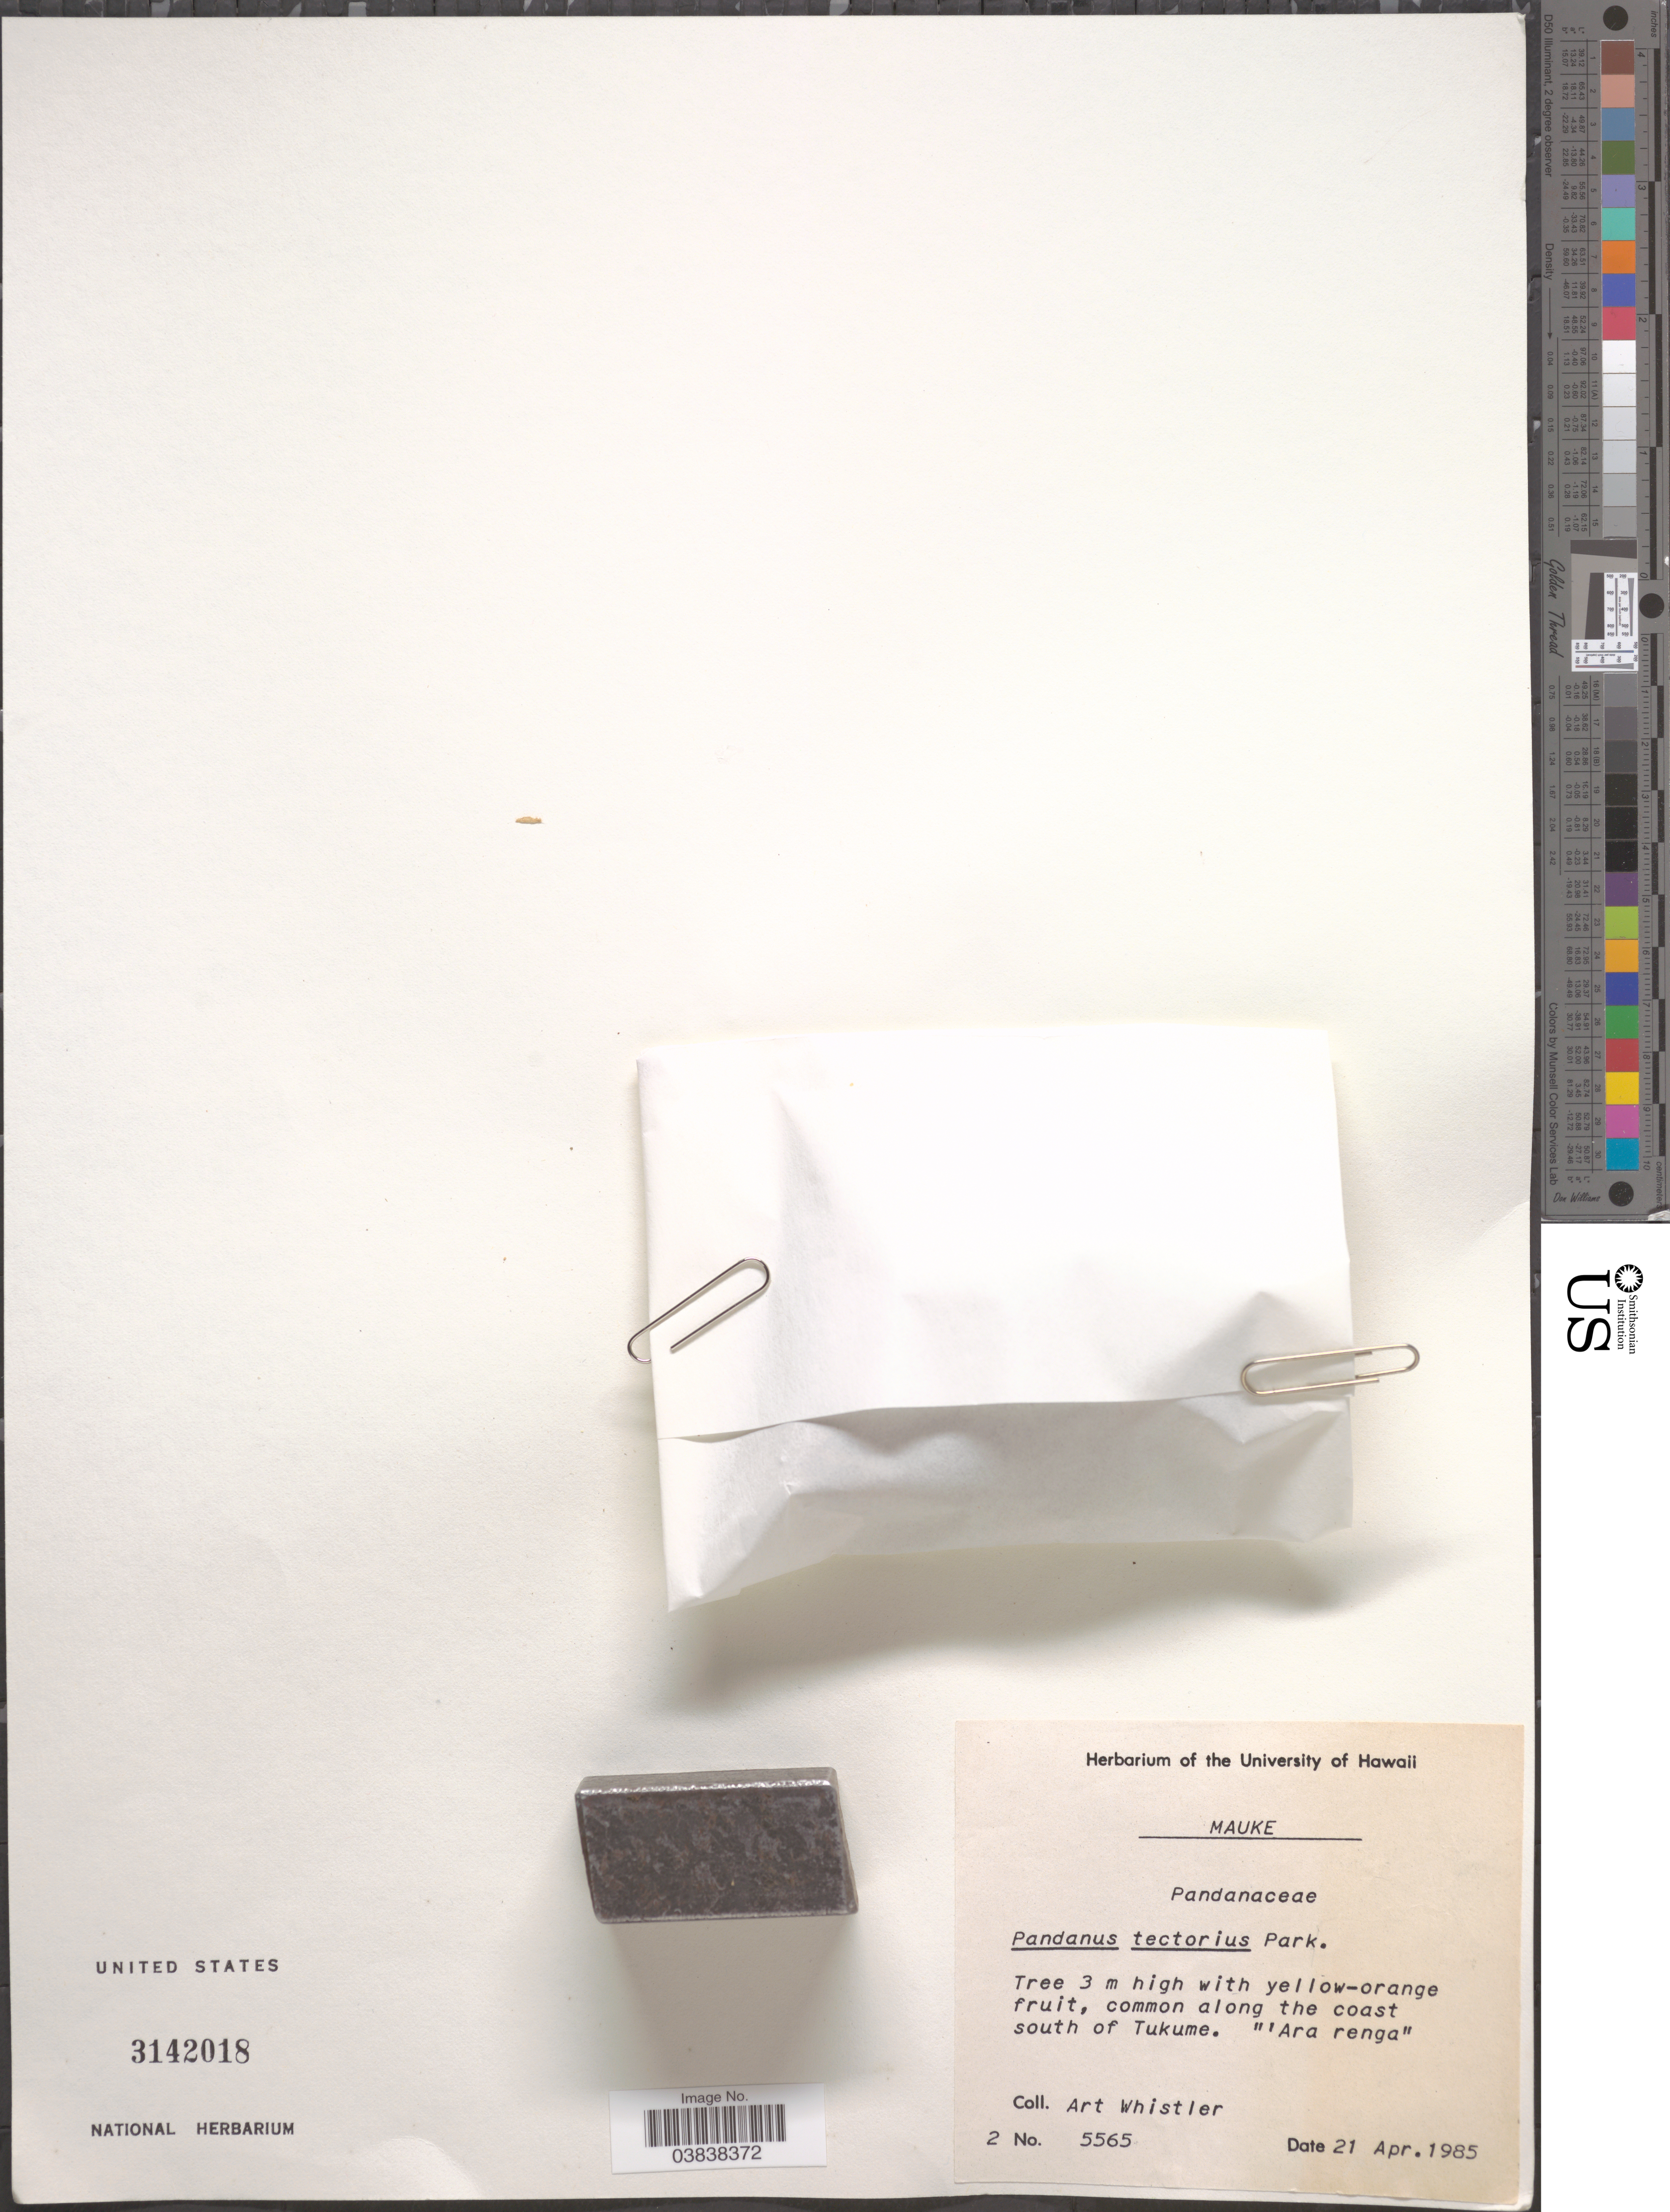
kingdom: Plantae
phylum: Tracheophyta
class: Liliopsida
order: Pandanales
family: Pandanaceae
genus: Pandanus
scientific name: Pandanus tectorius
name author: Parkinson ex DuRoi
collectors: A. Whistler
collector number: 5565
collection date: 1985-04-21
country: Cook Islands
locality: Mauke. Along the coast south of Tukume. "' Ara renga".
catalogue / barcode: US 3142018